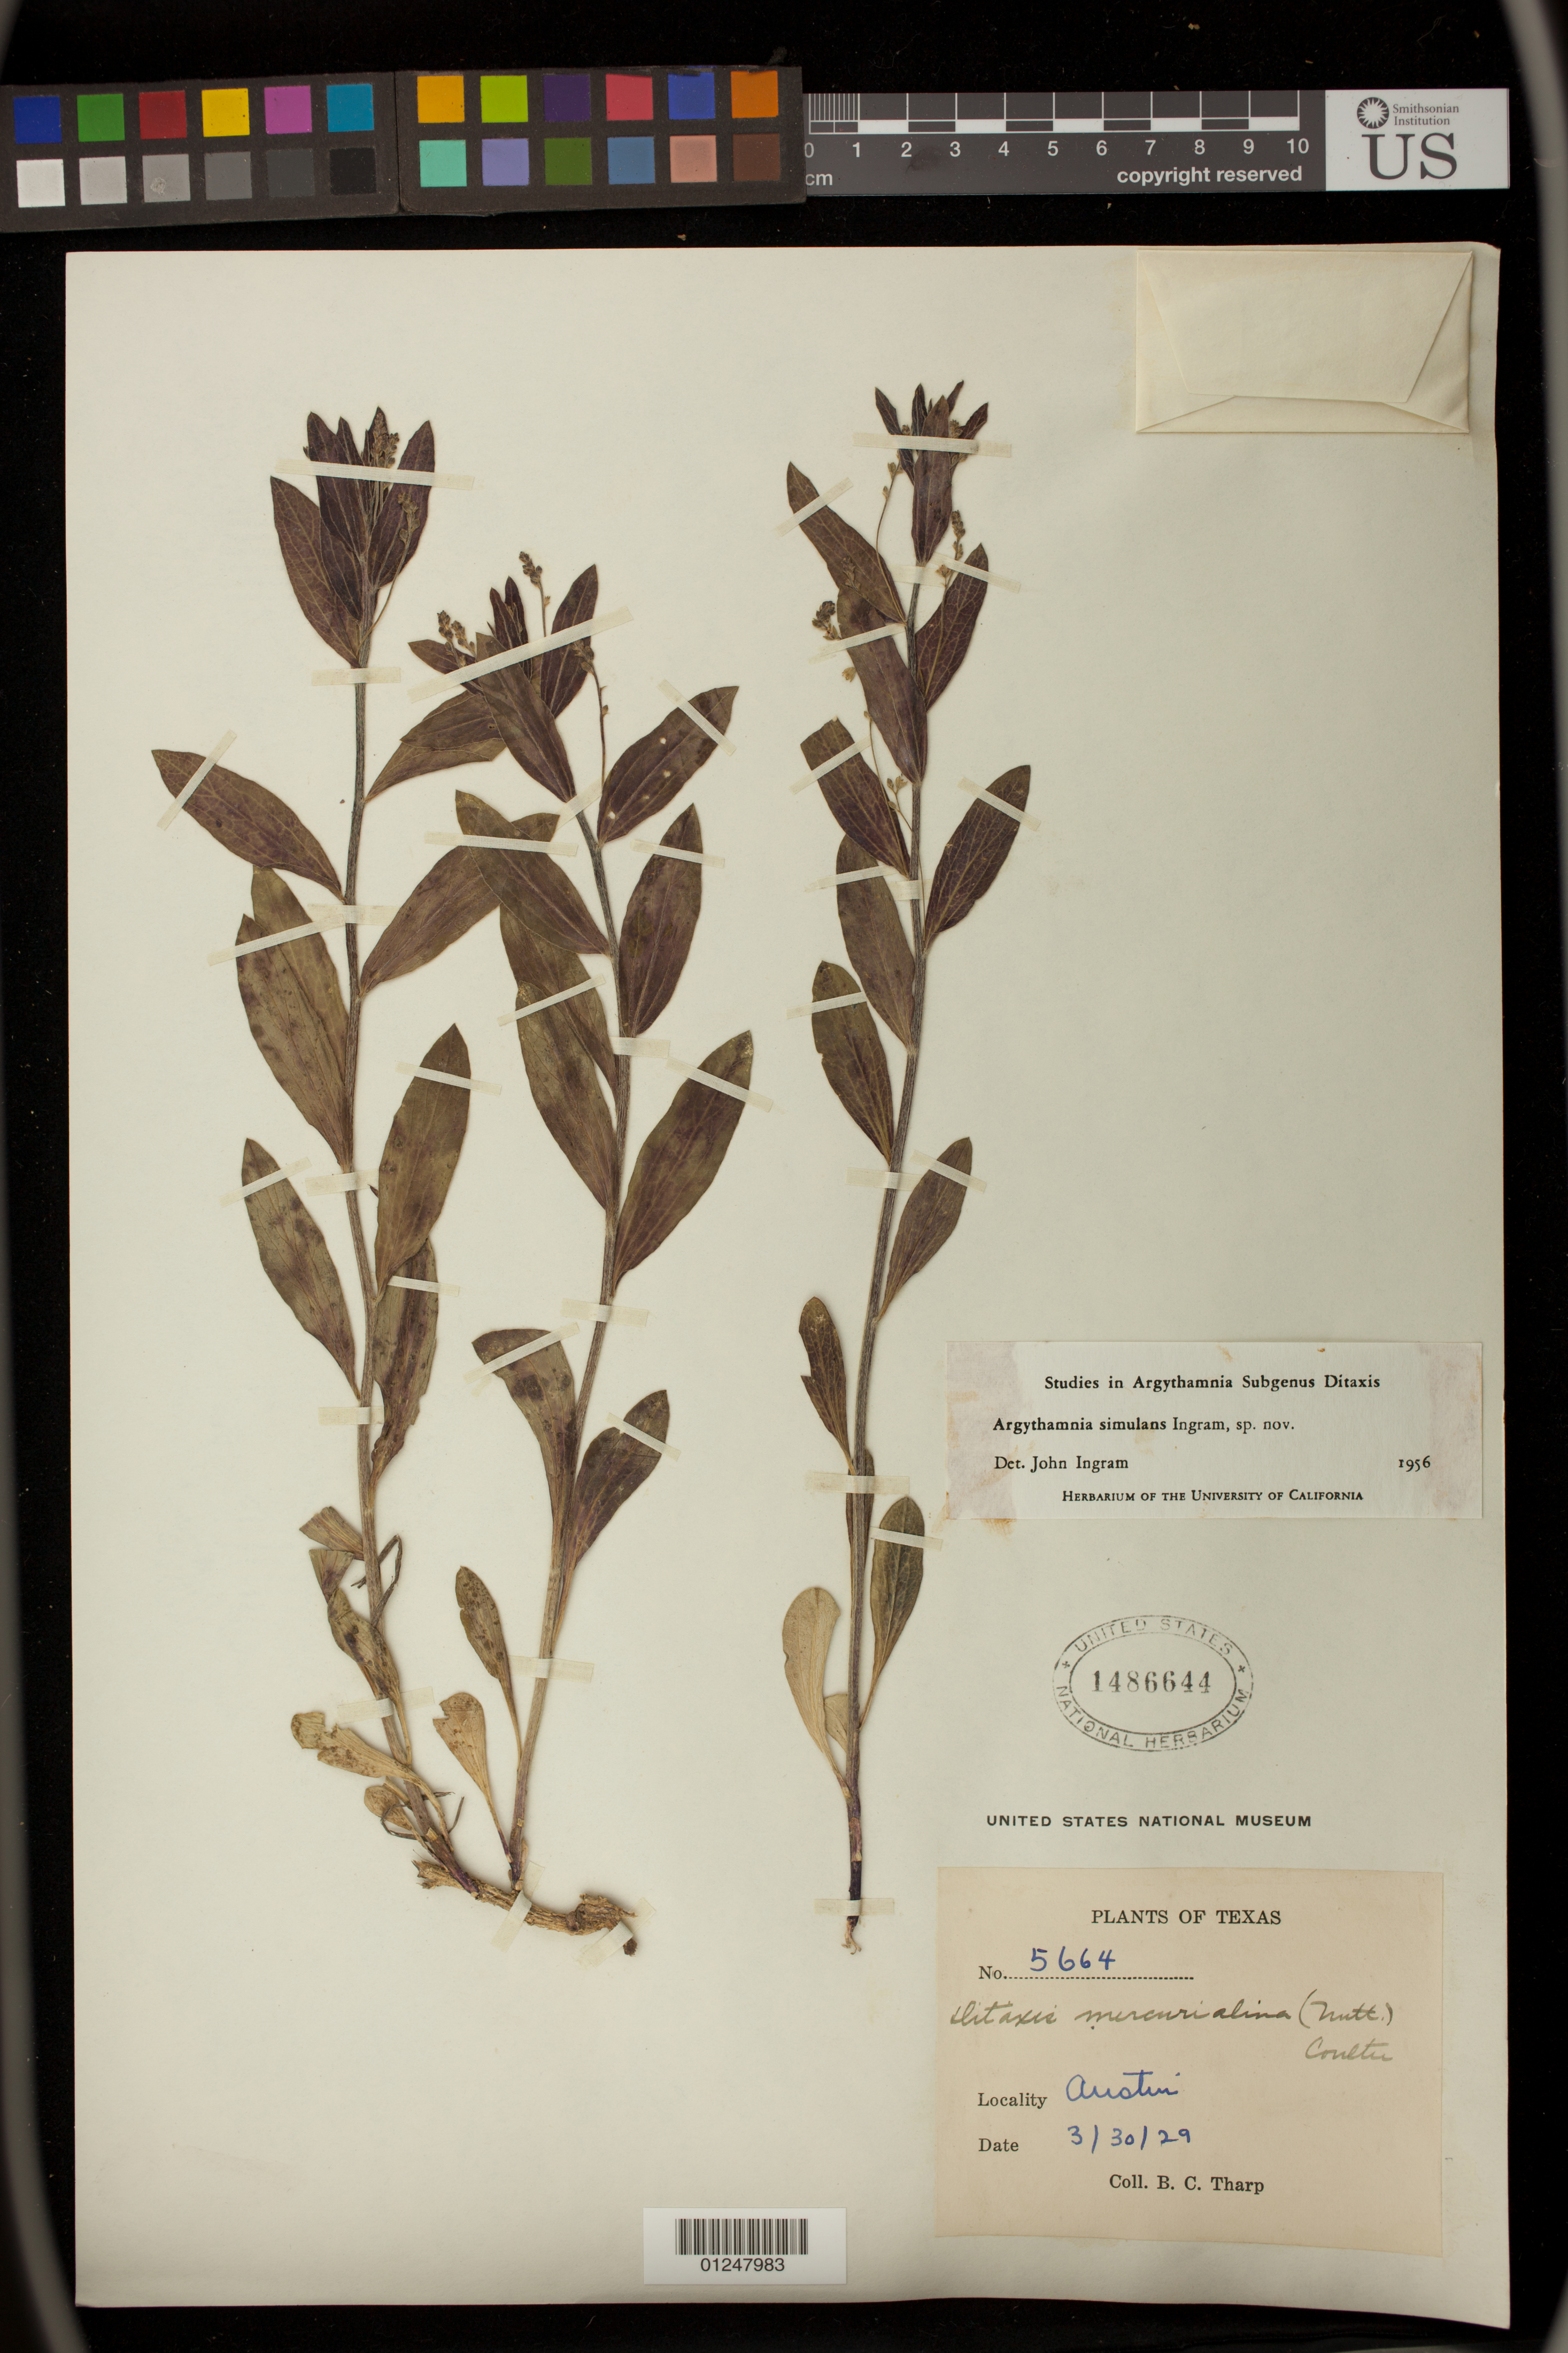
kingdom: Plantae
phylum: Tracheophyta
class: Magnoliopsida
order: Malpighiales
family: Euphorbiaceae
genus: Argythamnia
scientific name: Argythamnia simulans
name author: Ingram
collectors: B. C. Tharp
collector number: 5664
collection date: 1929-03-30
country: United States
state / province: Texas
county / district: Travis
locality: Austin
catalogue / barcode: US 1486644